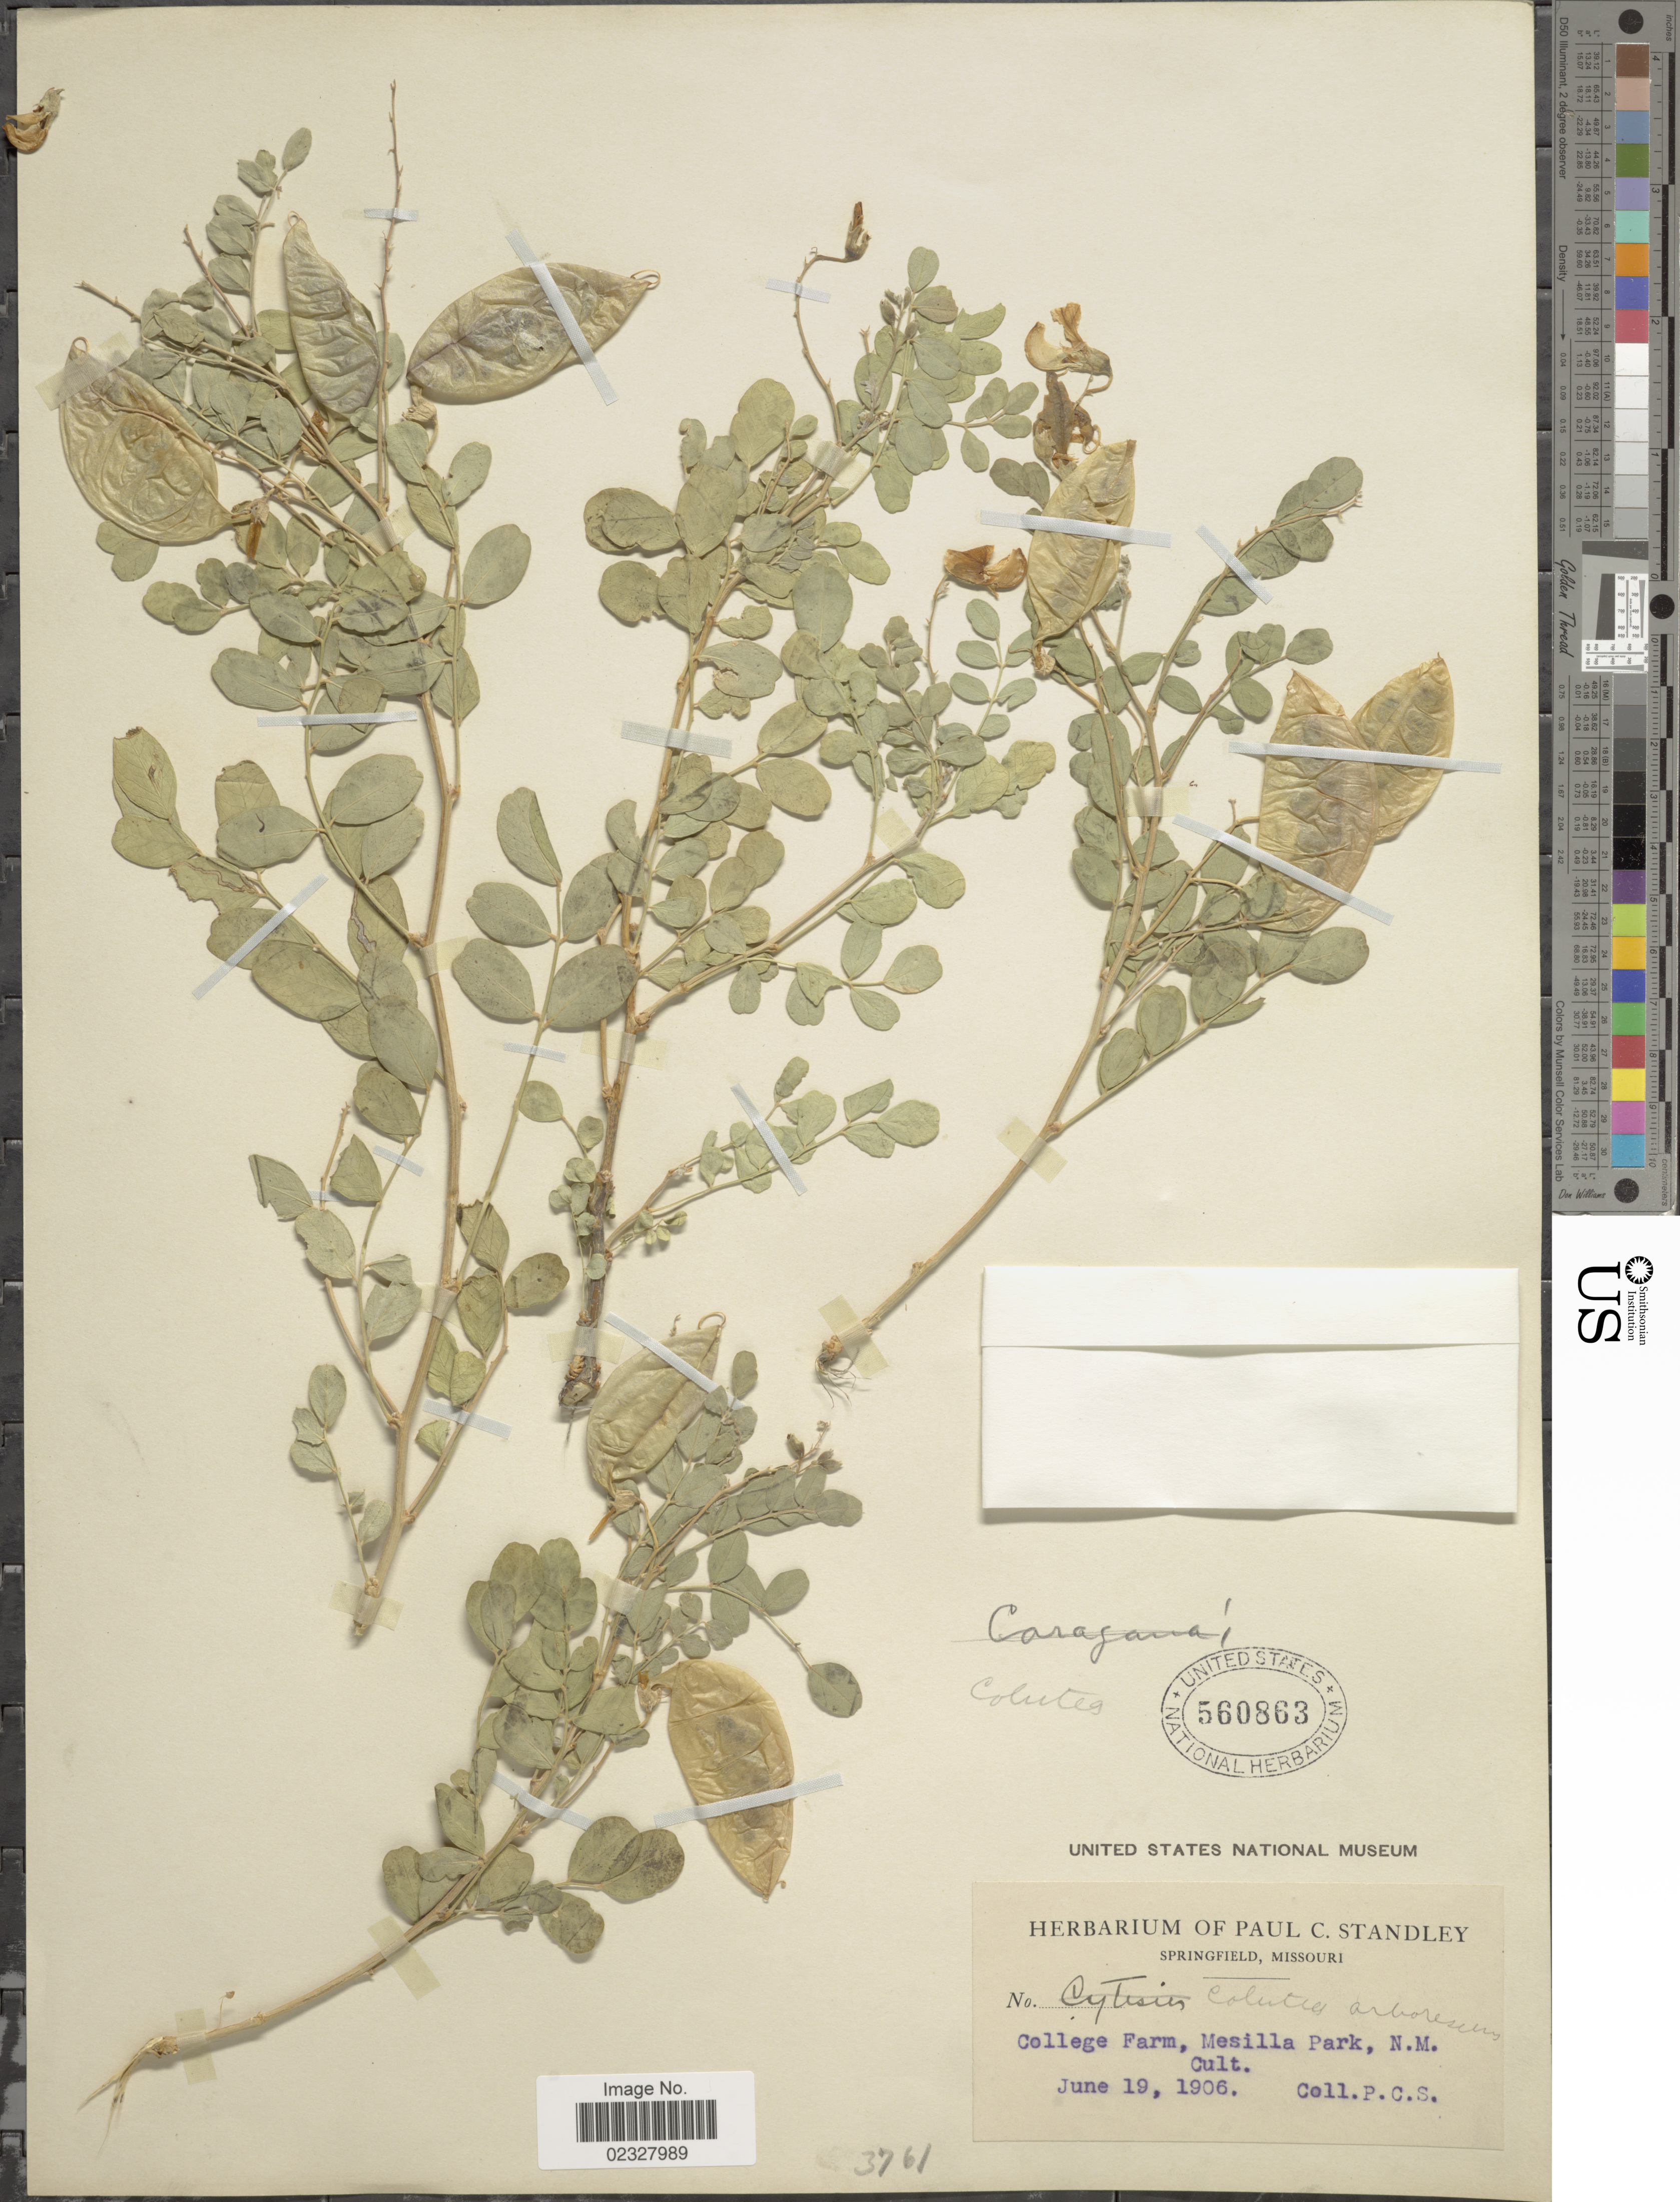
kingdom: Plantae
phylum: Tracheophyta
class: Magnoliopsida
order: Fabales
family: Fabaceae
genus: Colutea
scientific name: Colutea arborescens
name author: L.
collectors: P. C. Standley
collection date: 1906-06-19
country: United States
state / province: New Mexico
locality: College Farm, Mesilla Park, N.M.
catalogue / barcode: US 560863